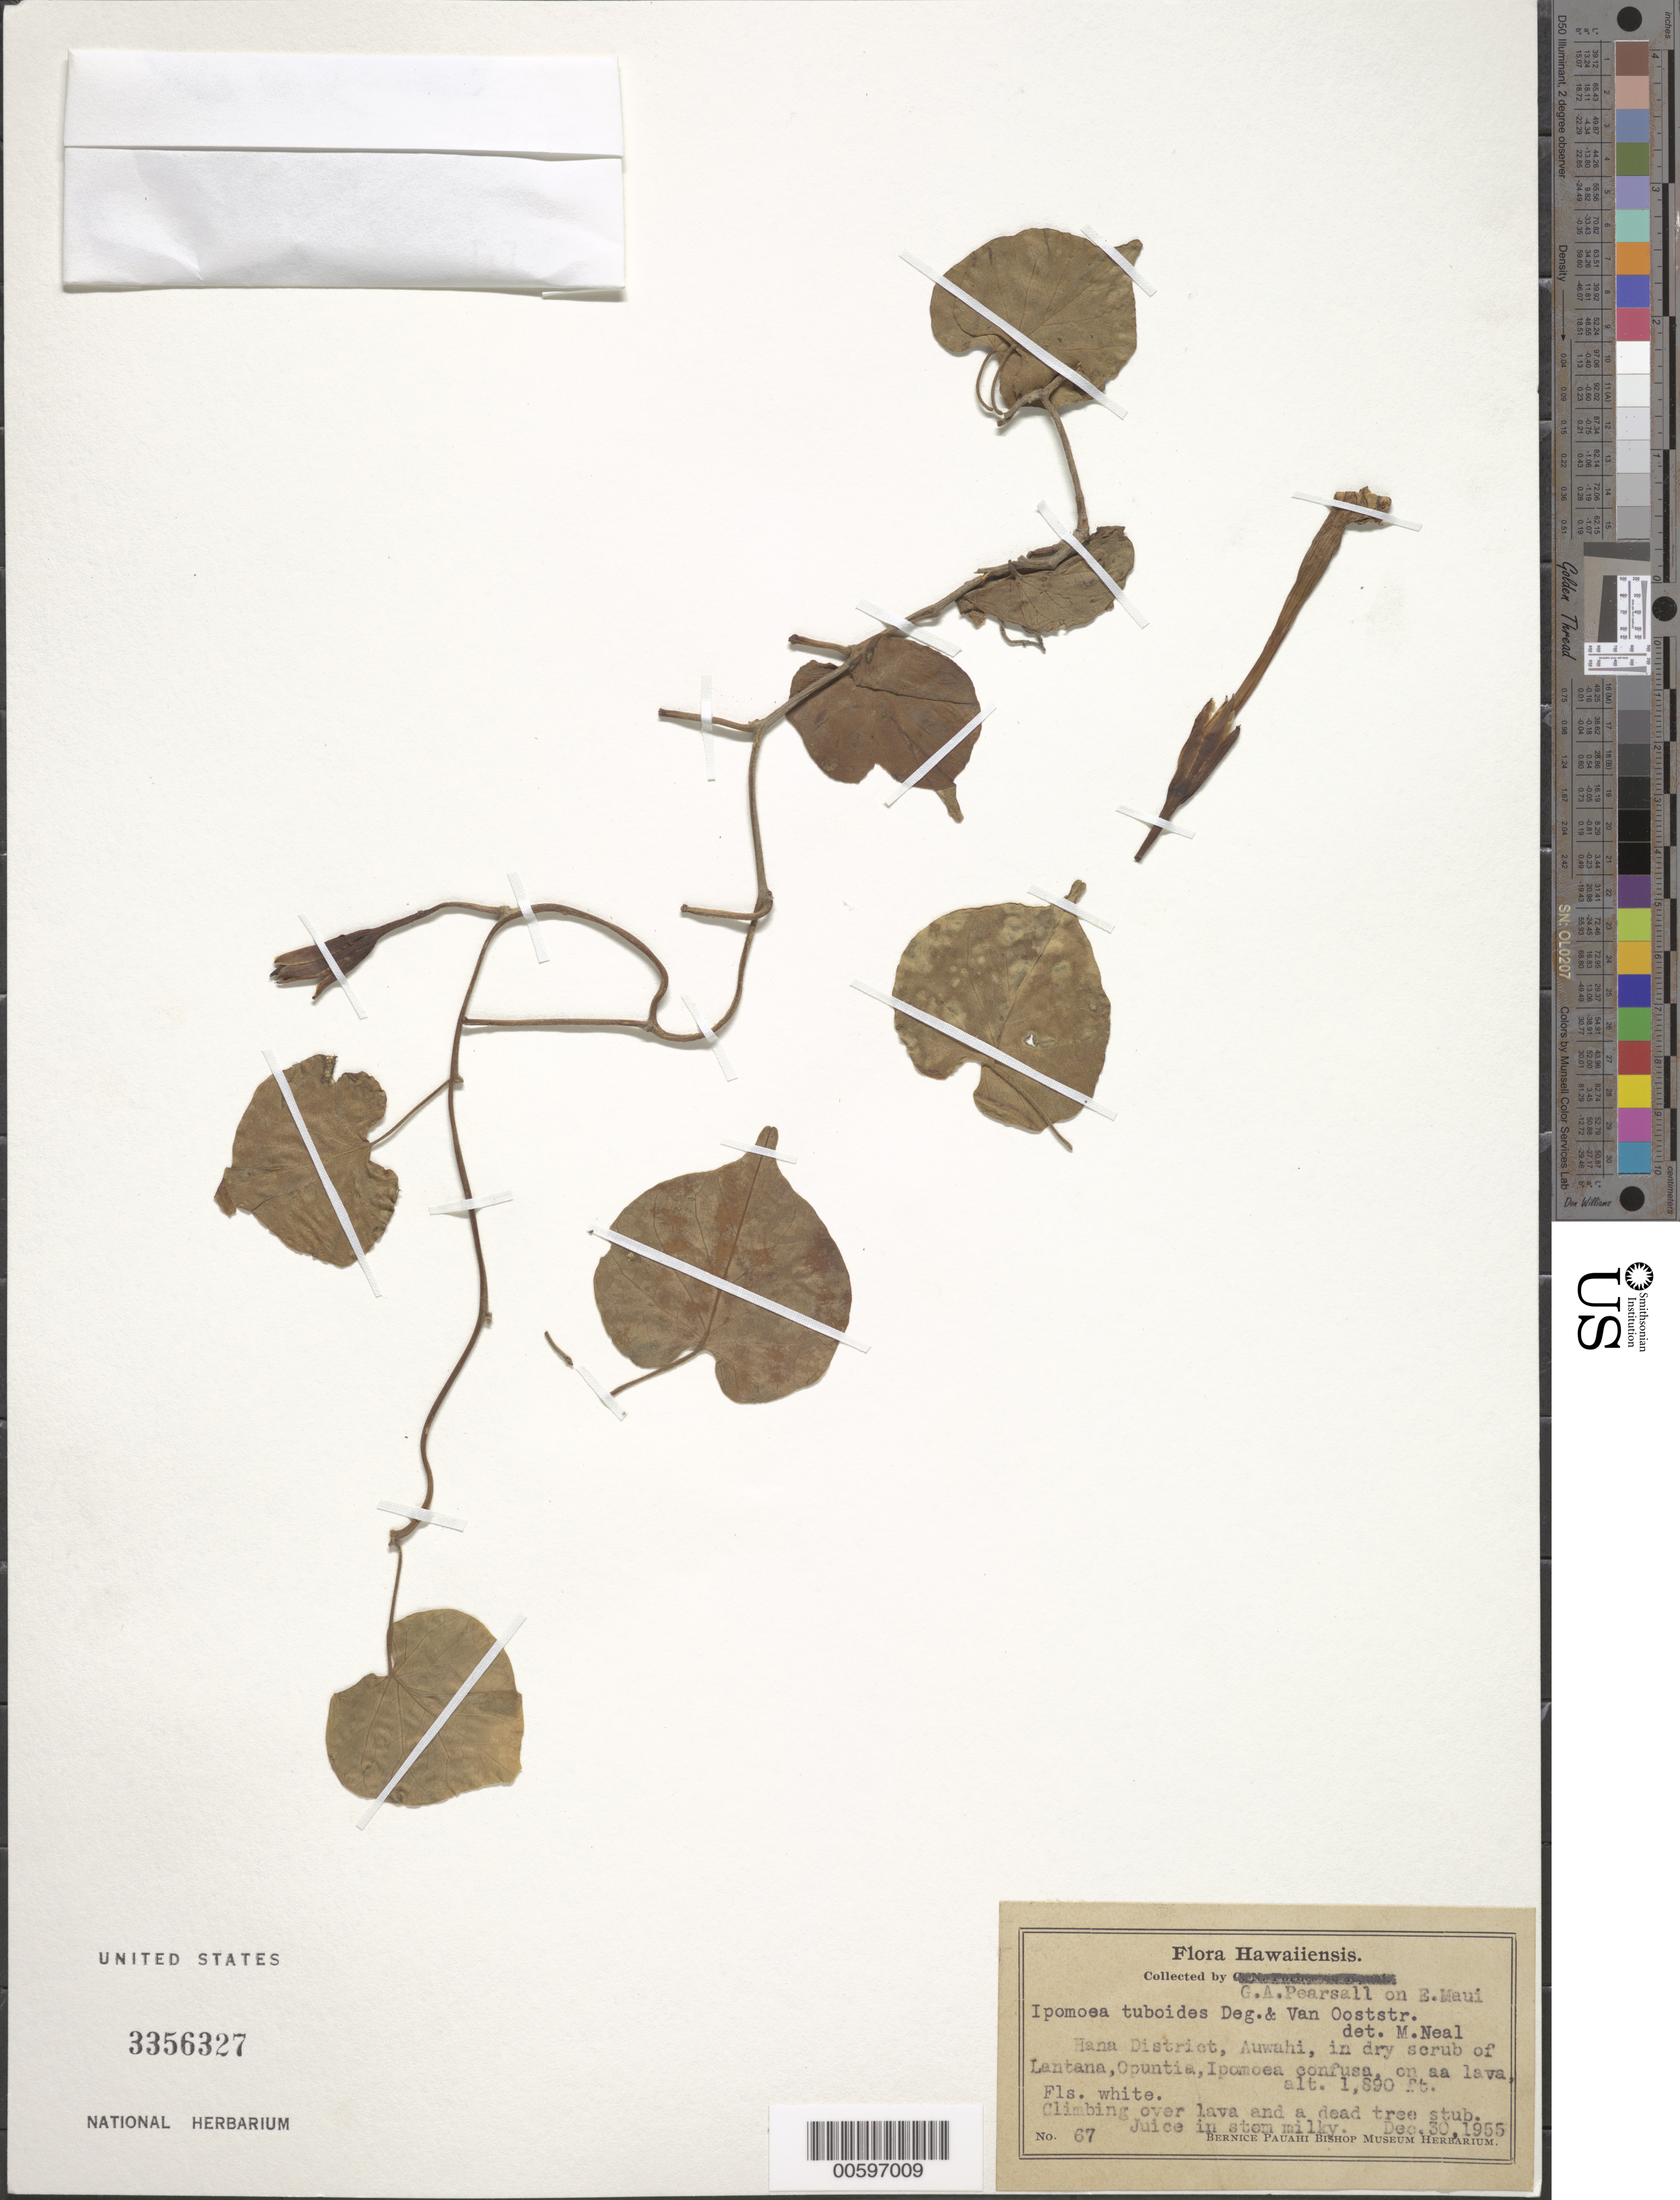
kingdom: Plantae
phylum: Tracheophyta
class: Magnoliopsida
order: Solanales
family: Convolvulaceae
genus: Ipomoea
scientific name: Ipomoea tuboides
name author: O. Deg. & Ooststr. in O. Deg.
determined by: Neal, Marie C.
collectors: G. Pearsall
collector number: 67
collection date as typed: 30 Dec 1955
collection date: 1955-12-30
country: United States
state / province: Hawaii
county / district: Maui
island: Maui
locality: E Maui, Hana Dist, Auwahi.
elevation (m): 576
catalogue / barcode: US 3356327